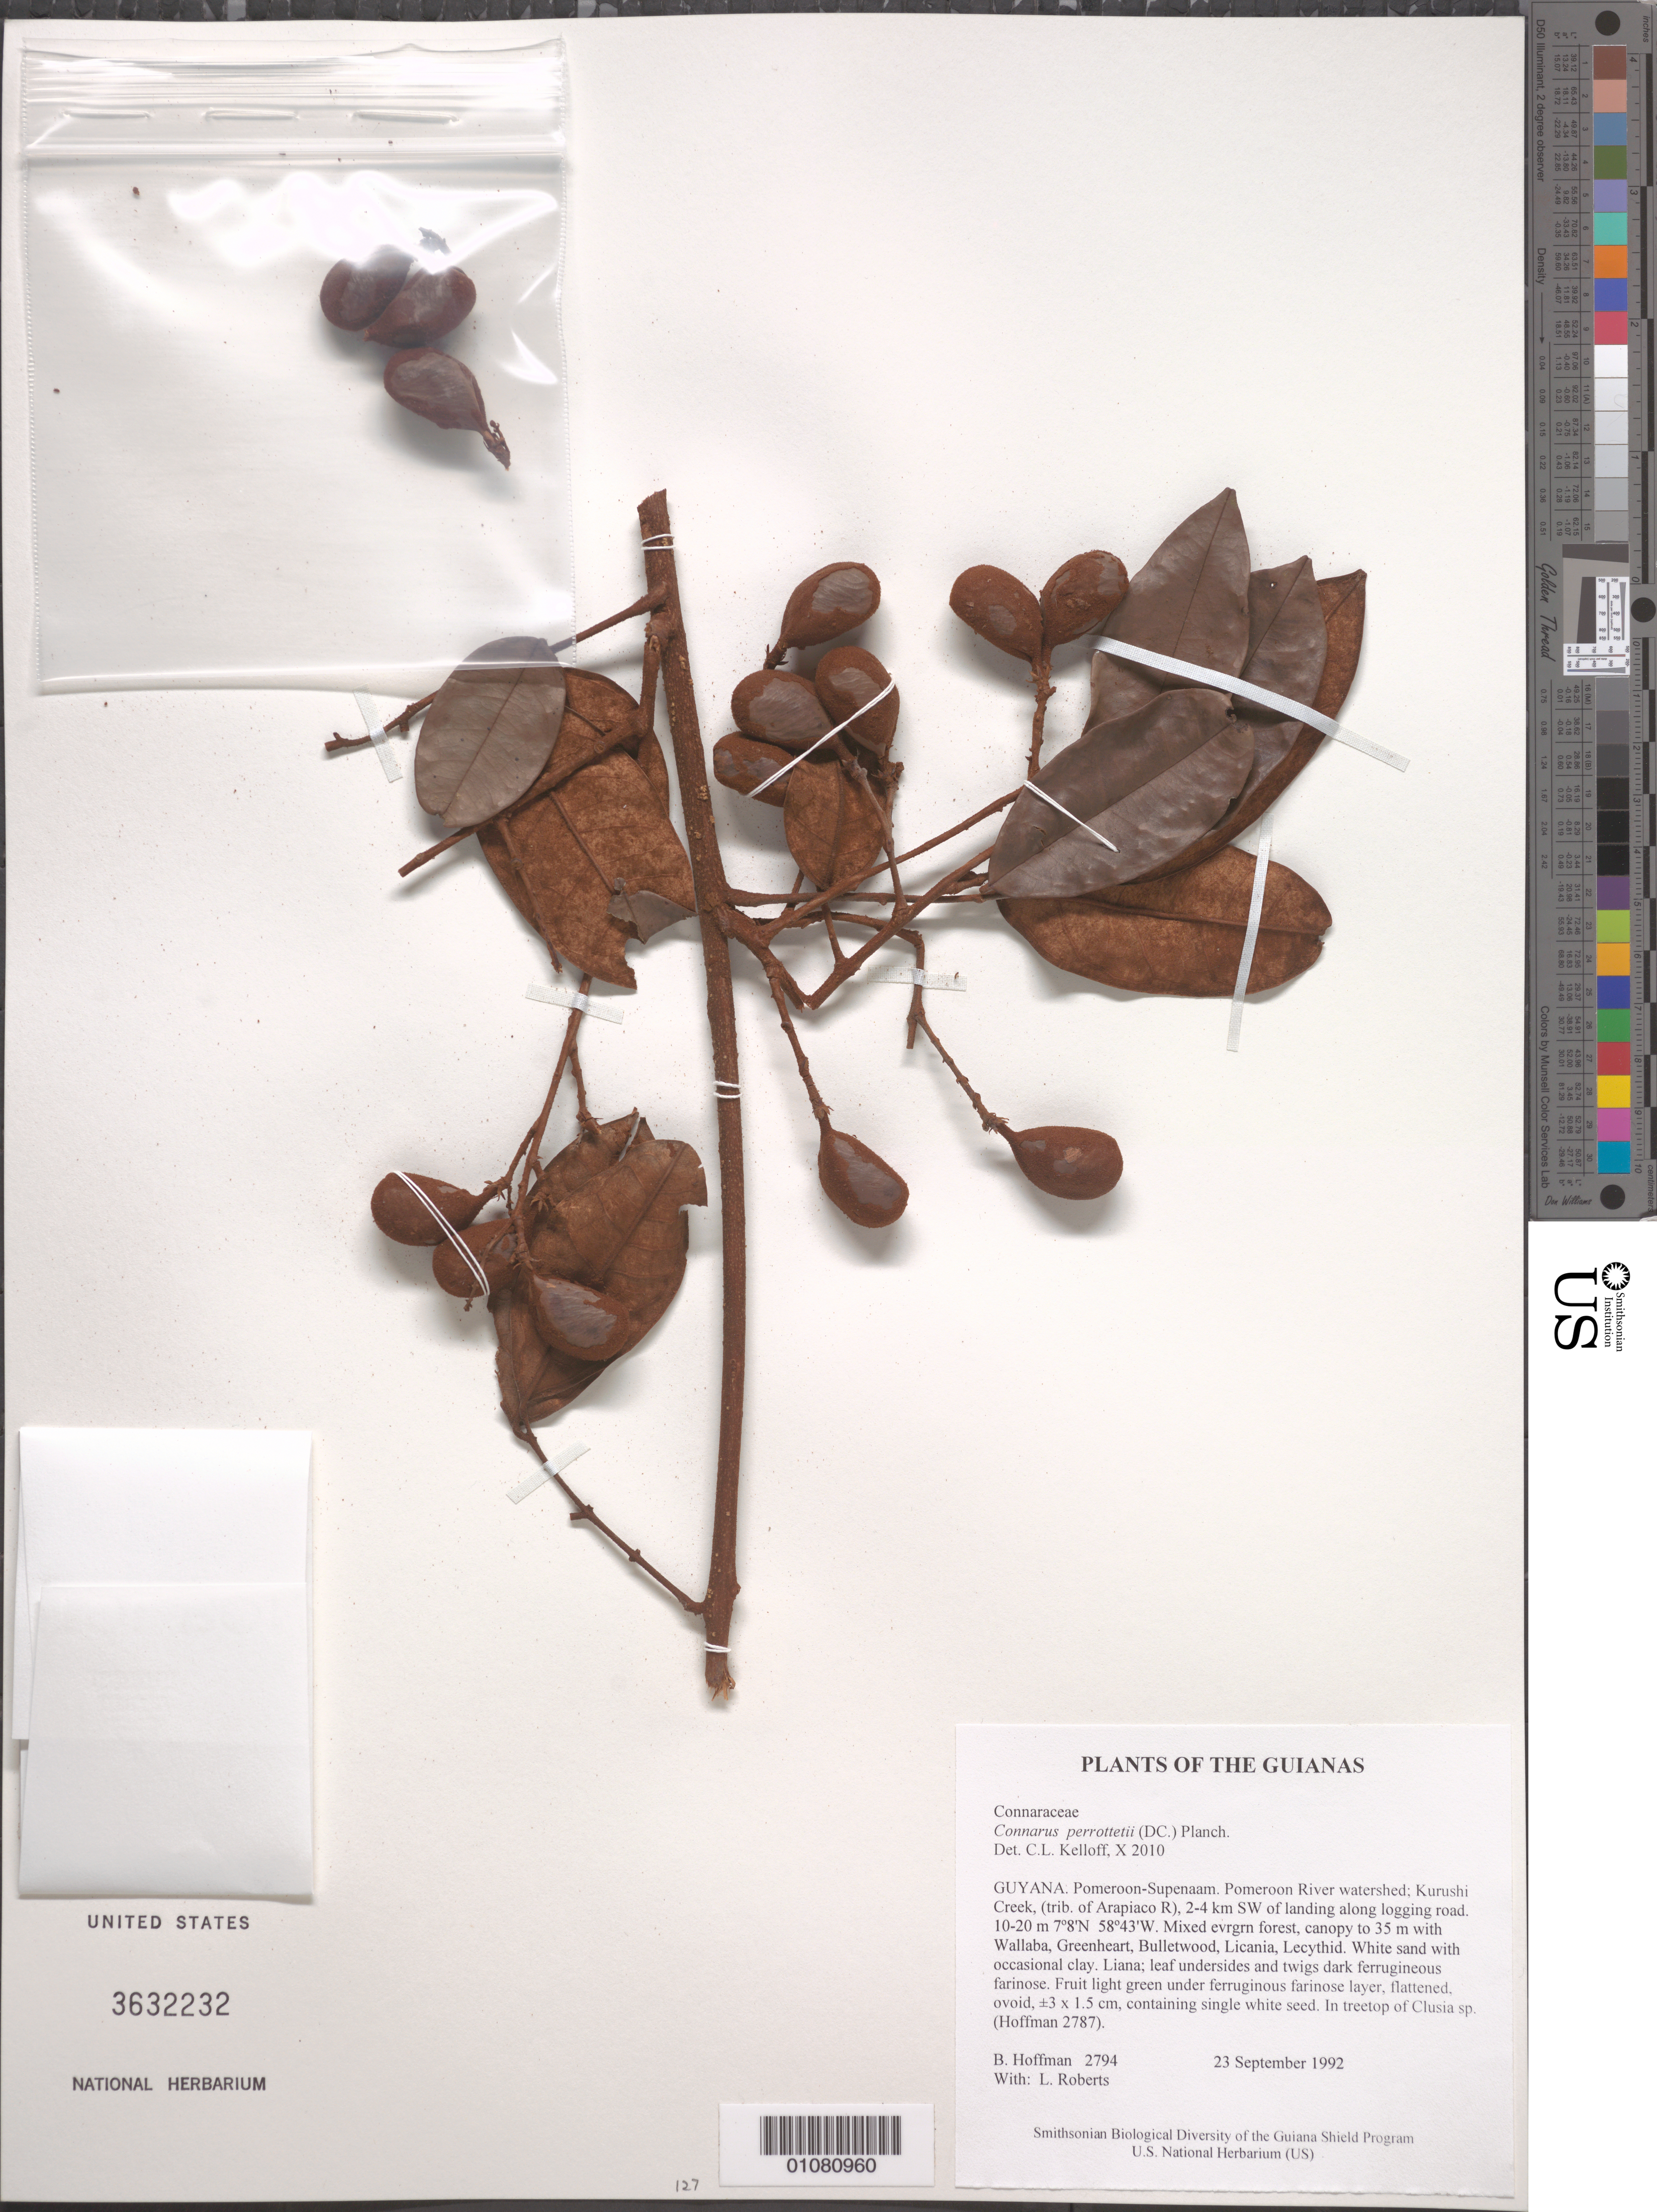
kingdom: Plantae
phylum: Tracheophyta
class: Magnoliopsida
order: Oxalidales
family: Connaraceae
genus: Connarus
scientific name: Connarus perrottetii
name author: (DC.) Planch.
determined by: Kelloff, Carol L., (US), Smithsonian Institution - National Museum of Natural History (UNITED STATES)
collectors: B. Hoffman & L. Roberts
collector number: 2794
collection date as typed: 23 September 1992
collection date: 1992-09-23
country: Guyana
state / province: Pomeroon-Supenaam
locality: Pomeroon River watershed; Kurushi Creek, (trib. of Arapiaco R), 2-4 km SW of landing along logging road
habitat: Mixed evrgrn forest, canopy to 35 m with Wallaba, Greenheart, Bulletwood, Licania, Lecythid. White sand with occasional clay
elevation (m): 10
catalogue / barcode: US 3632232